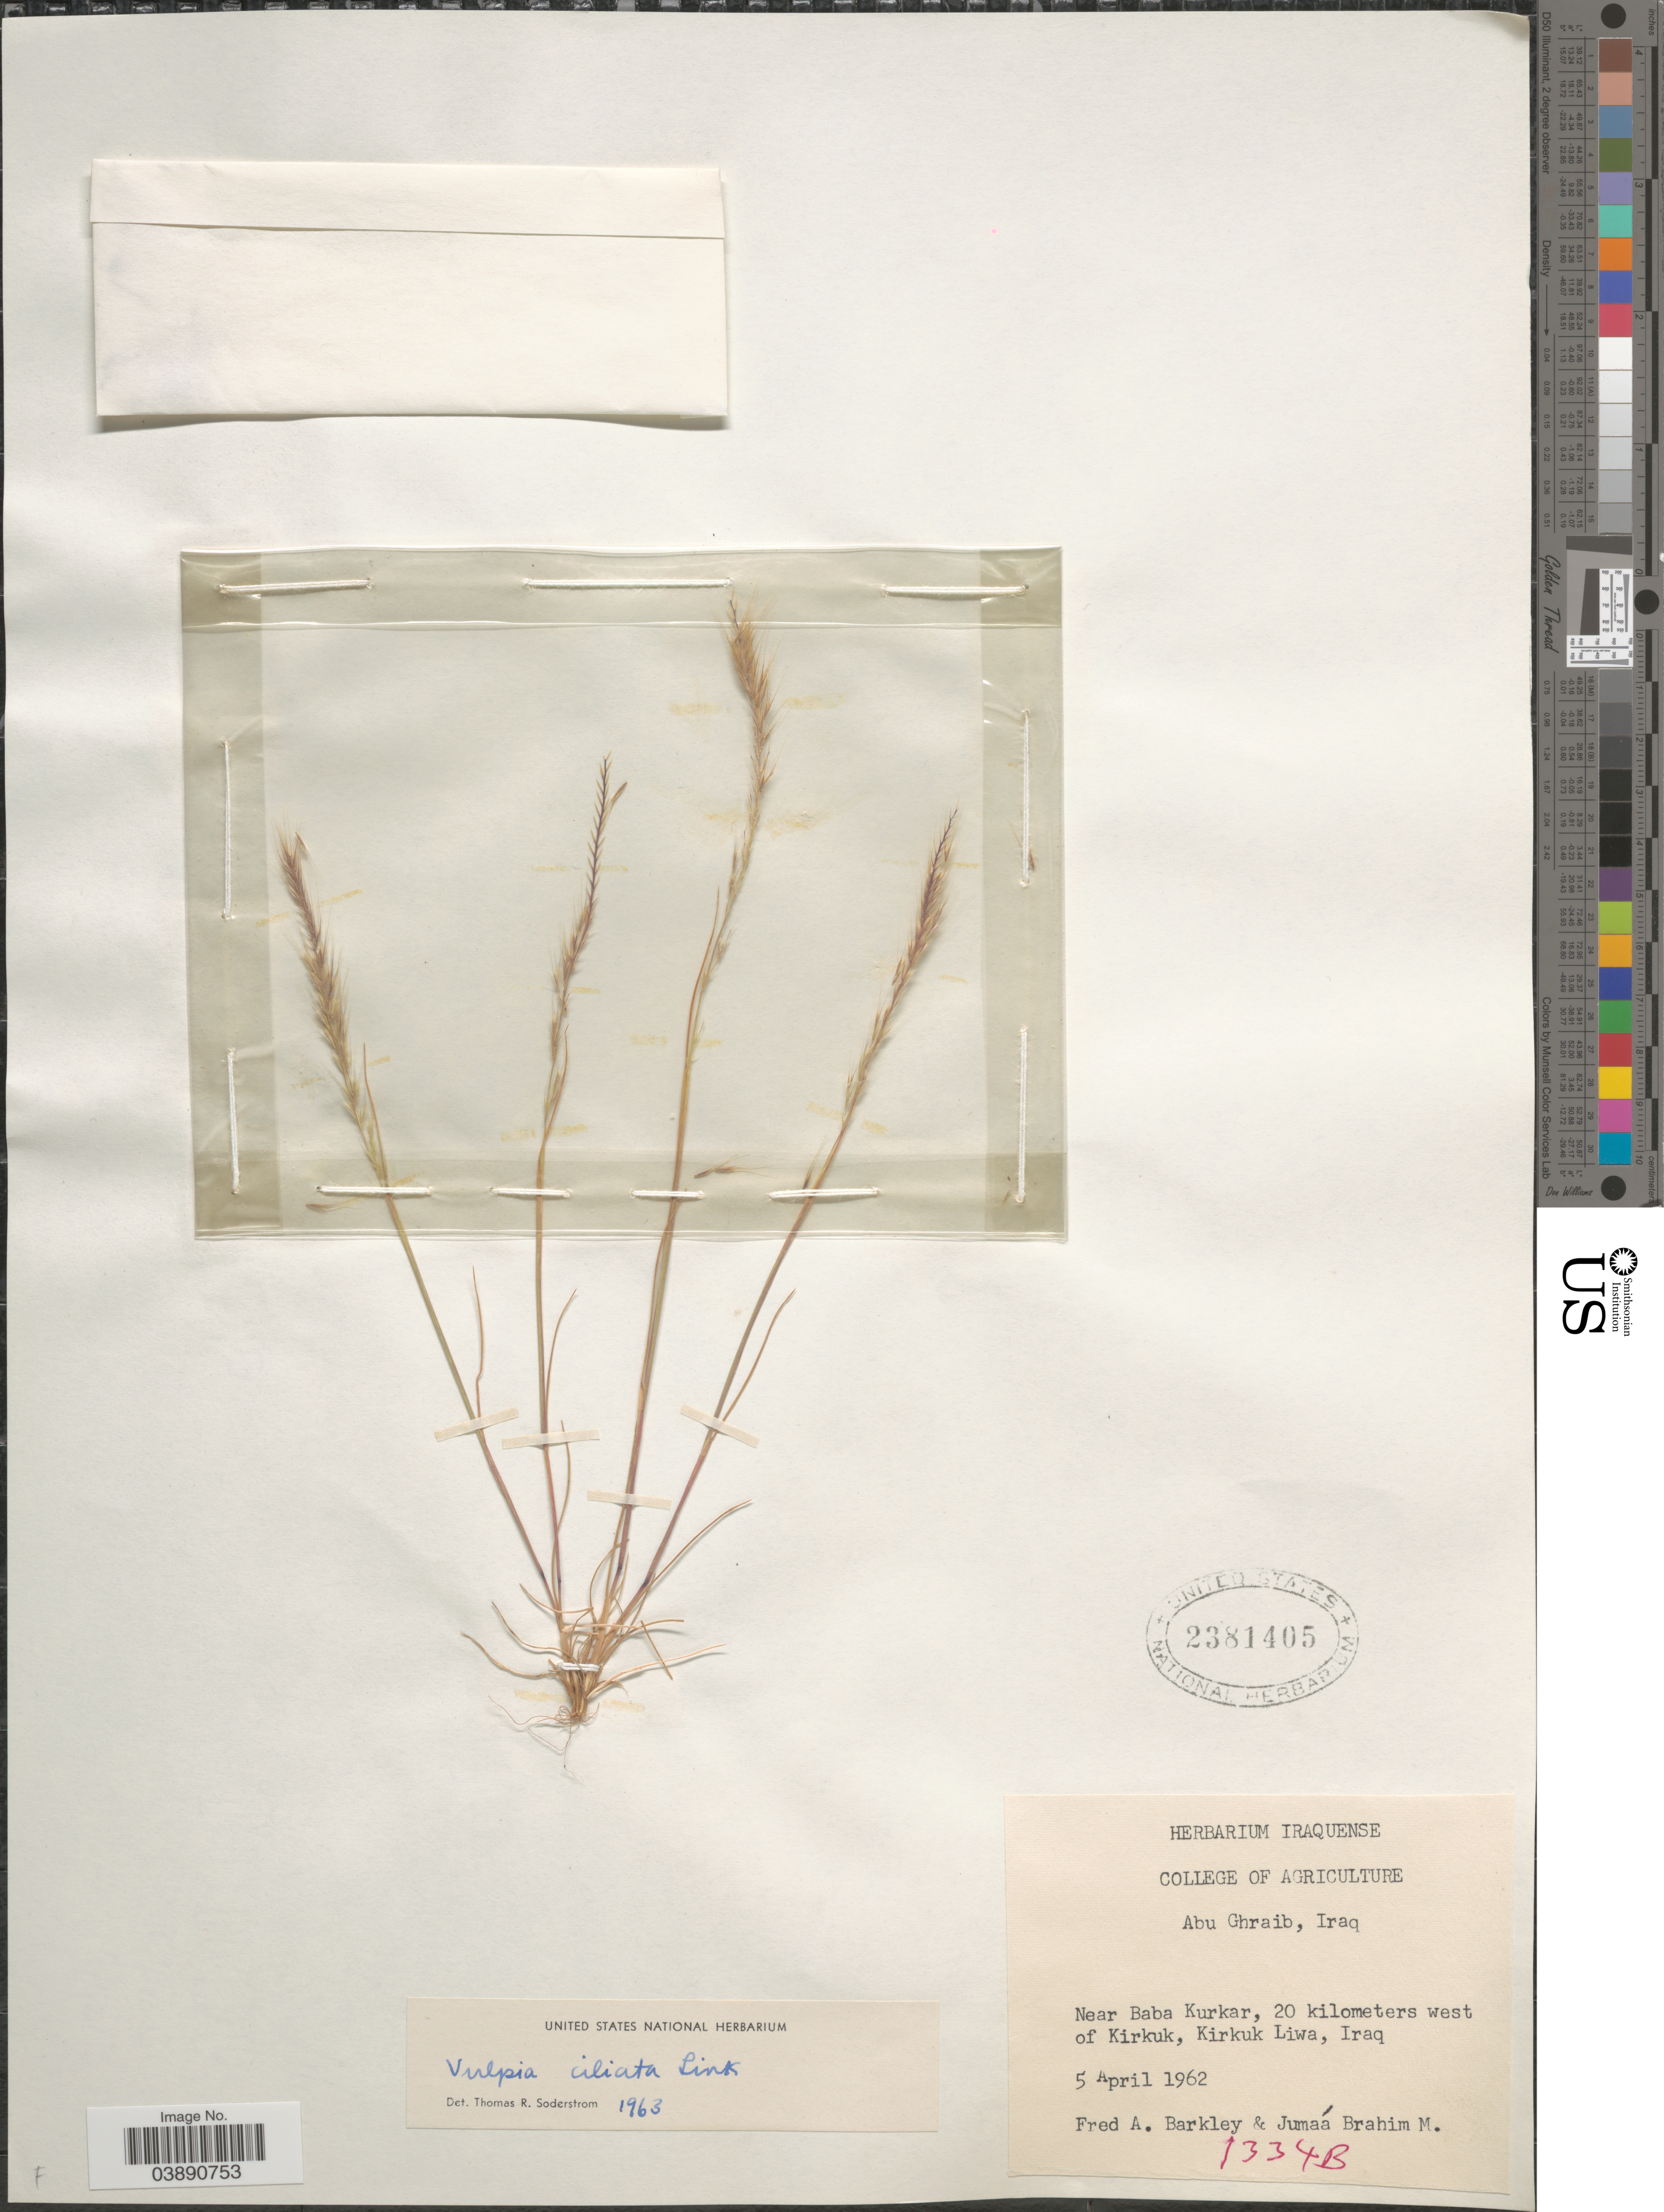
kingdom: Plantae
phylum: Tracheophyta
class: Liliopsida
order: Poales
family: Poaceae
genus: Festuca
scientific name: Festuca ambigua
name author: Le Gall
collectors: F. A. Barkley & Brahim M., J.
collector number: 1334B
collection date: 1962-04-05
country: Iraq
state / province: Kirkūk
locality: Near Baba Kurkar, 20 kilometers west of Kirkuk, Kirkuk Liwa.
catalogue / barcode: US 2381405